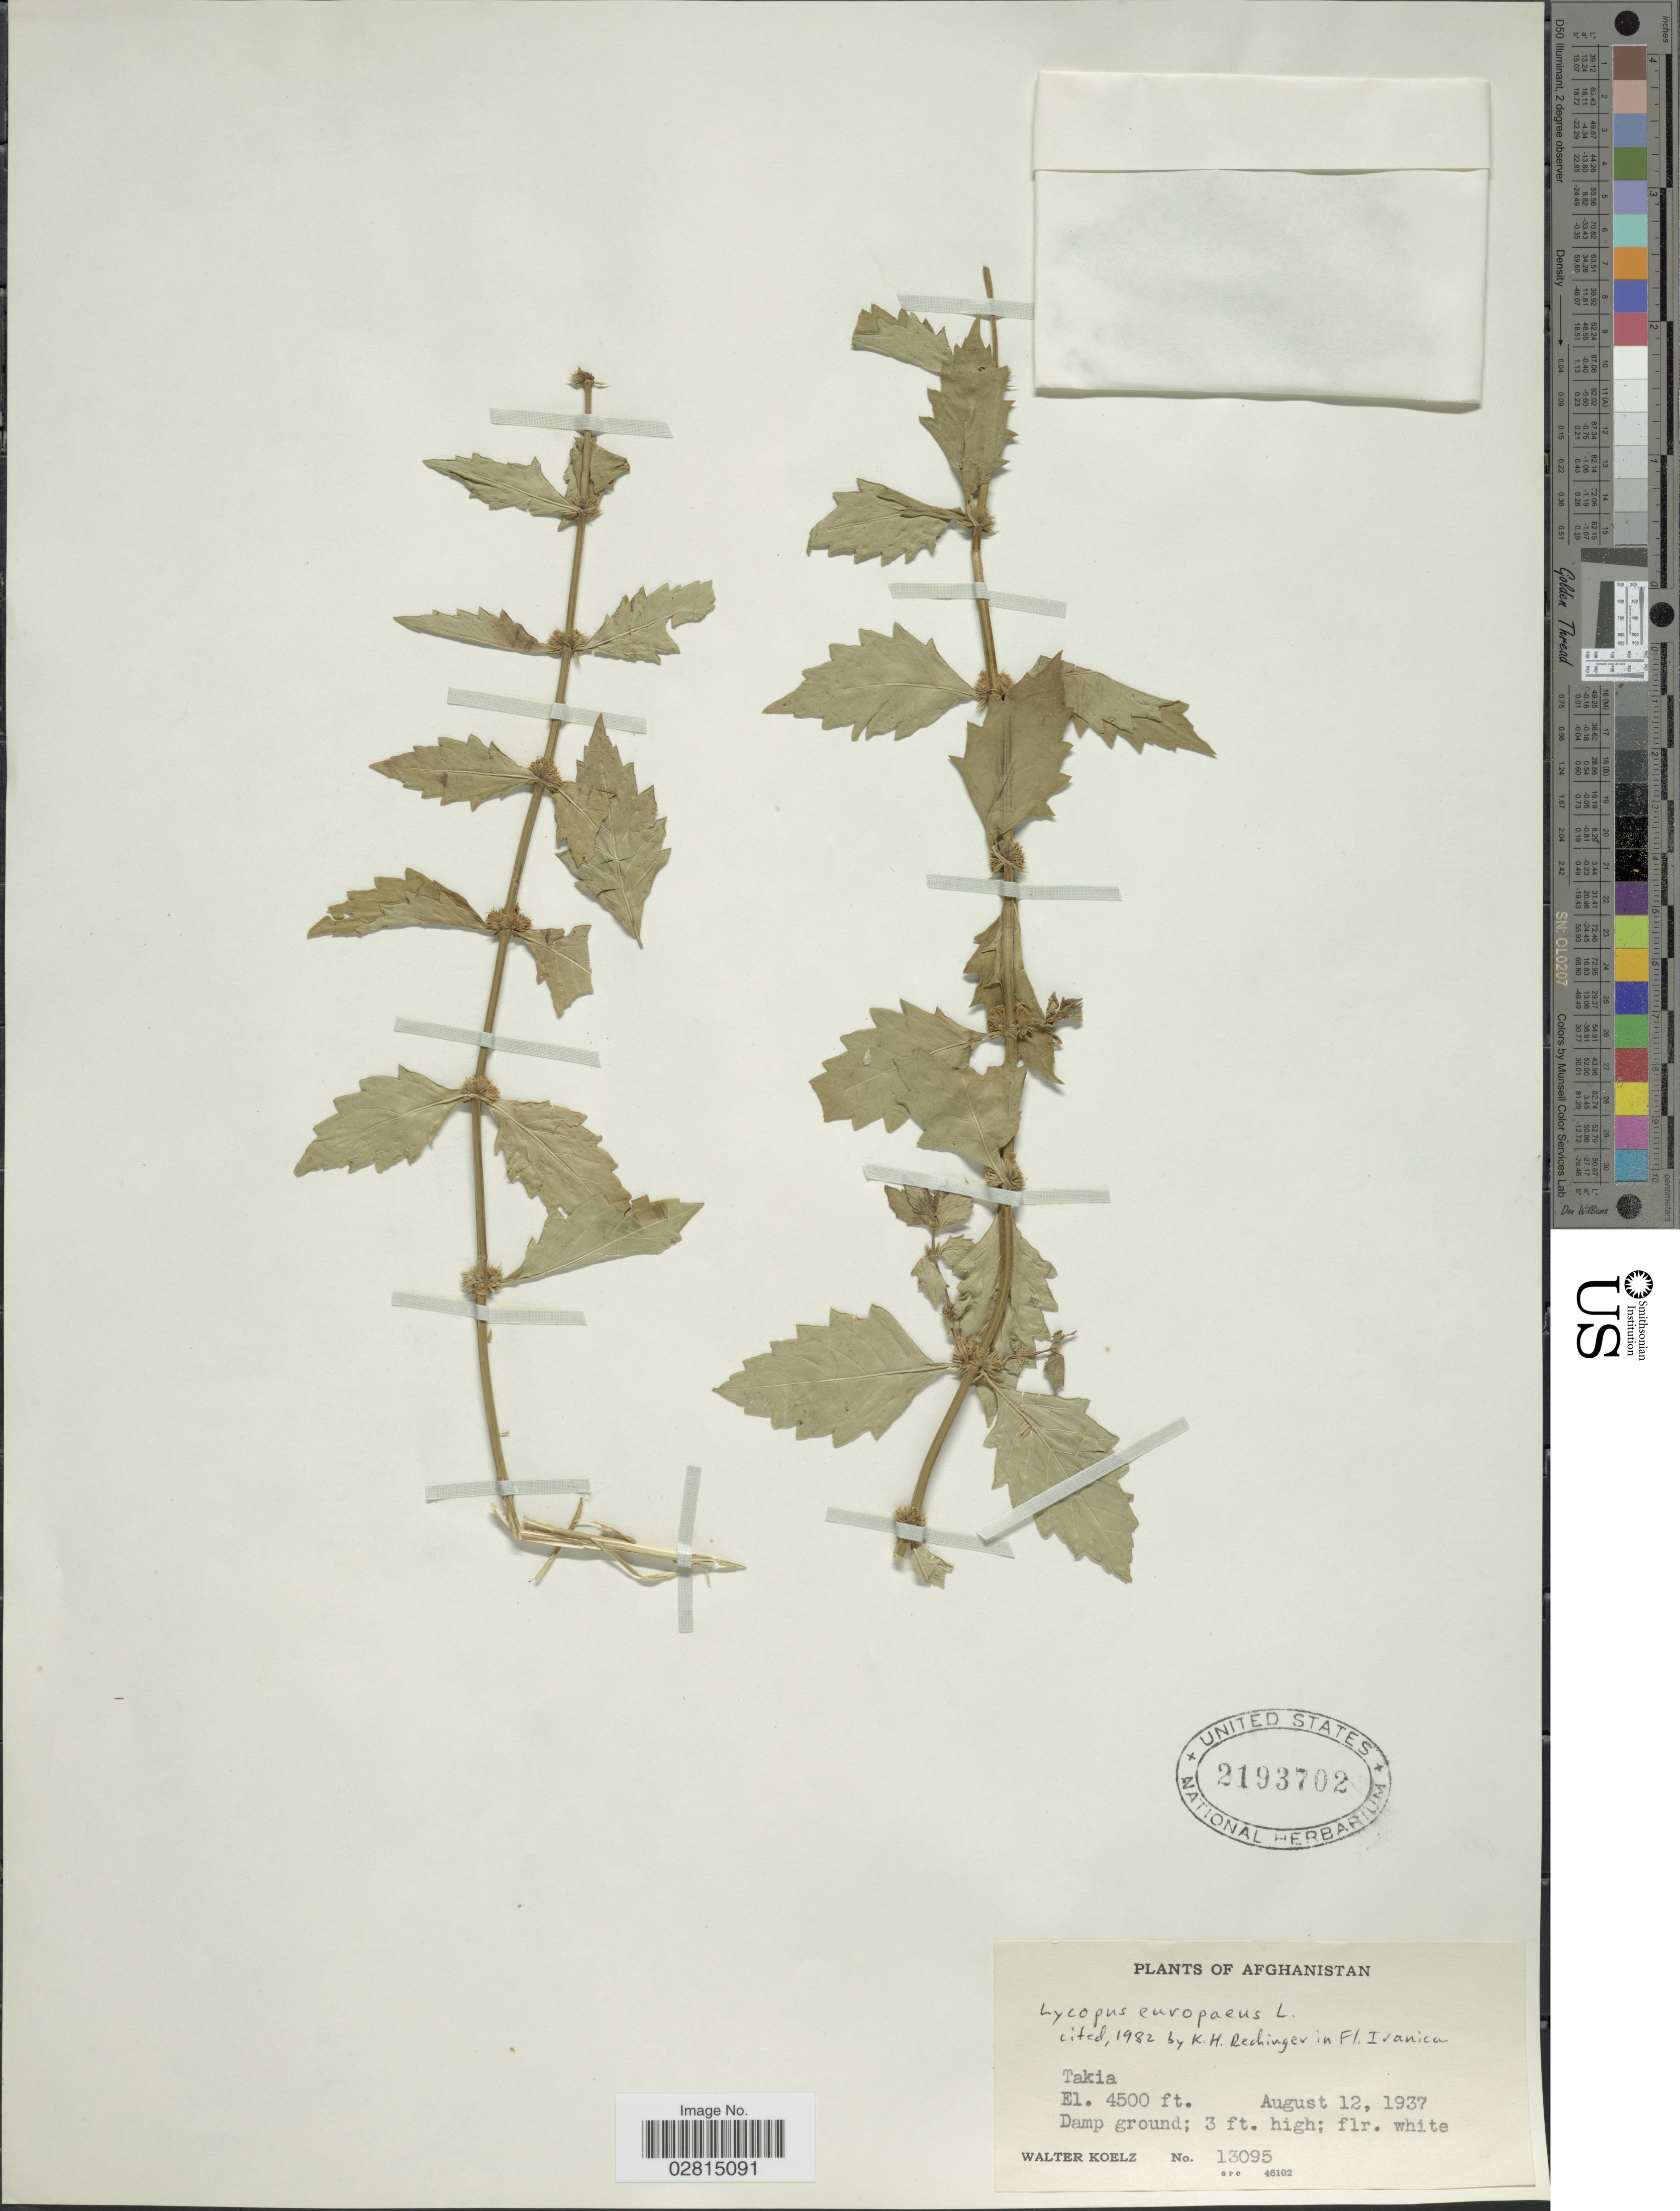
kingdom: Plantae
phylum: Tracheophyta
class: Magnoliopsida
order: Lamiales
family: Lamiaceae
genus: Lycopus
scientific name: Lycopus europaeus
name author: L.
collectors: W. N. Koelz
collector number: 13095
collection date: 1937-08-12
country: Afghanistan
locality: Takia.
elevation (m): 1372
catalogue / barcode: US 2193702